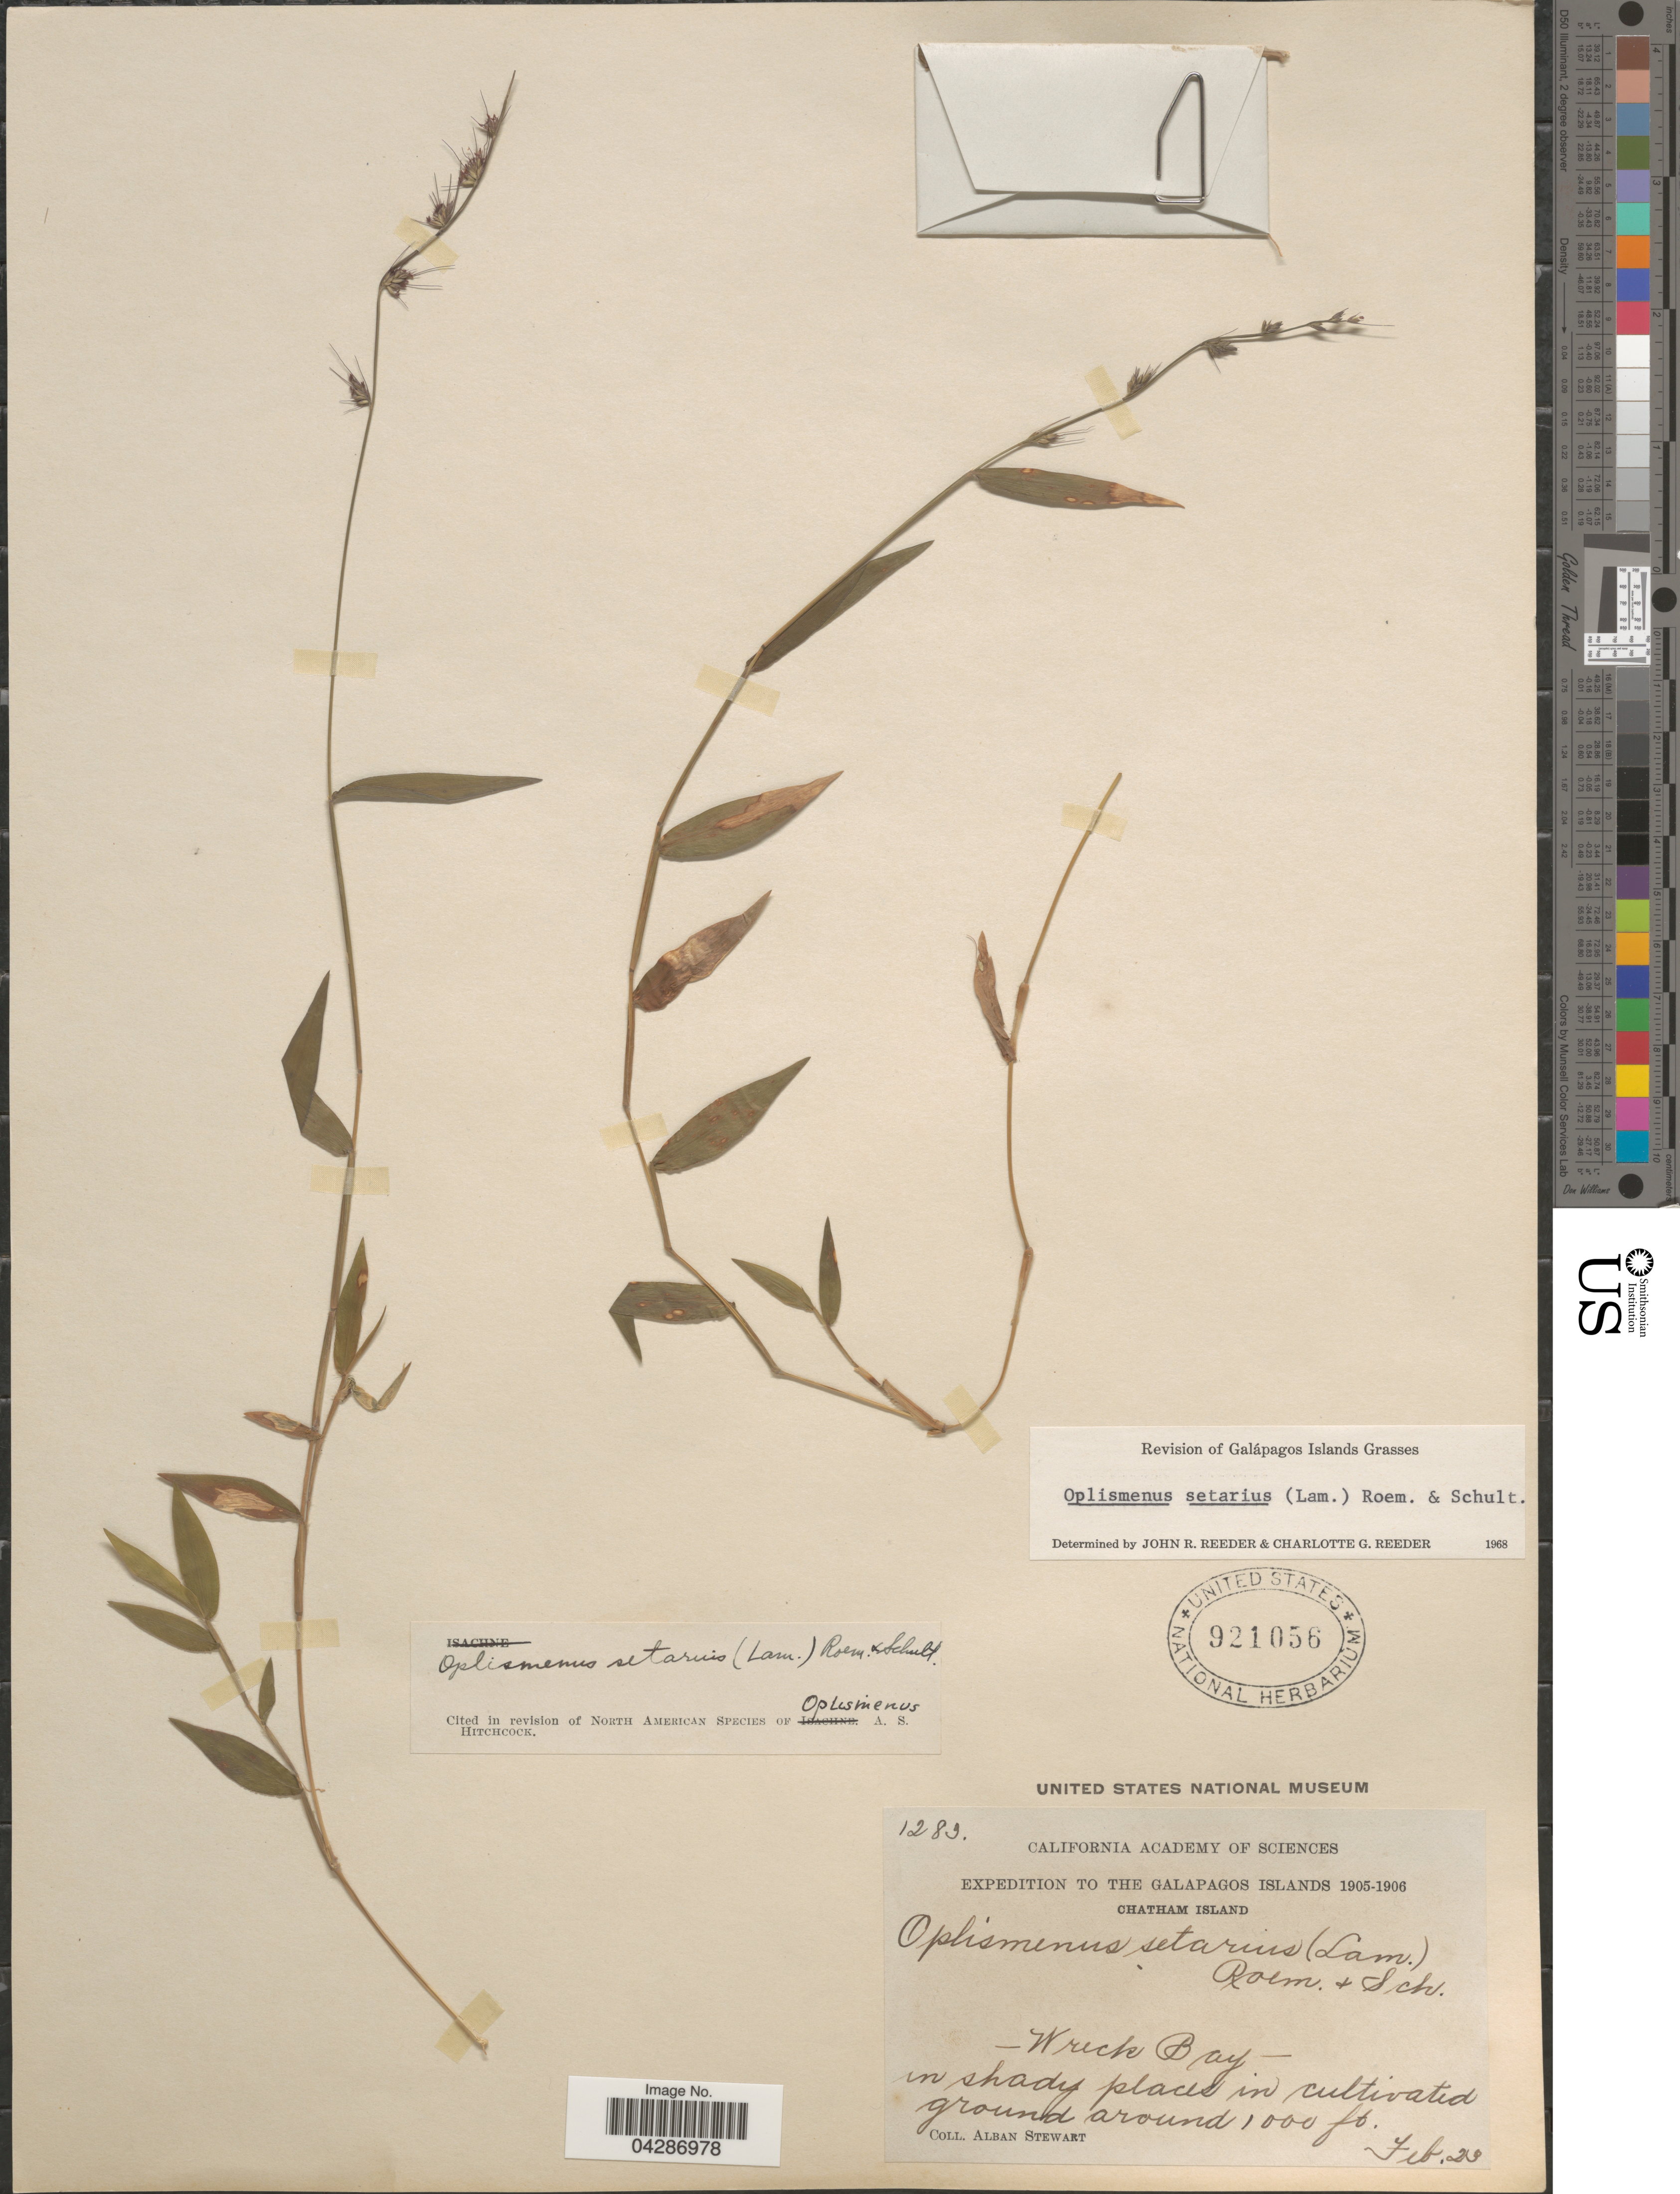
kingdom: Plantae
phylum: Tracheophyta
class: Liliopsida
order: Poales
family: Poaceae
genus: Oplismenus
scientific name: Oplismenus hirtellus subsp. setarius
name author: (Lam.) Mez ex Ekman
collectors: A. Stewart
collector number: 1289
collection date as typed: Transcribed d/m/y: 29/2/1905 to 29/2/1906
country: Ecuador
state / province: Colón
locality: Expedition to the Galapagos Islands 1905-1906. Chatham Island. Wreck Bay.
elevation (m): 305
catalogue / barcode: US 921056